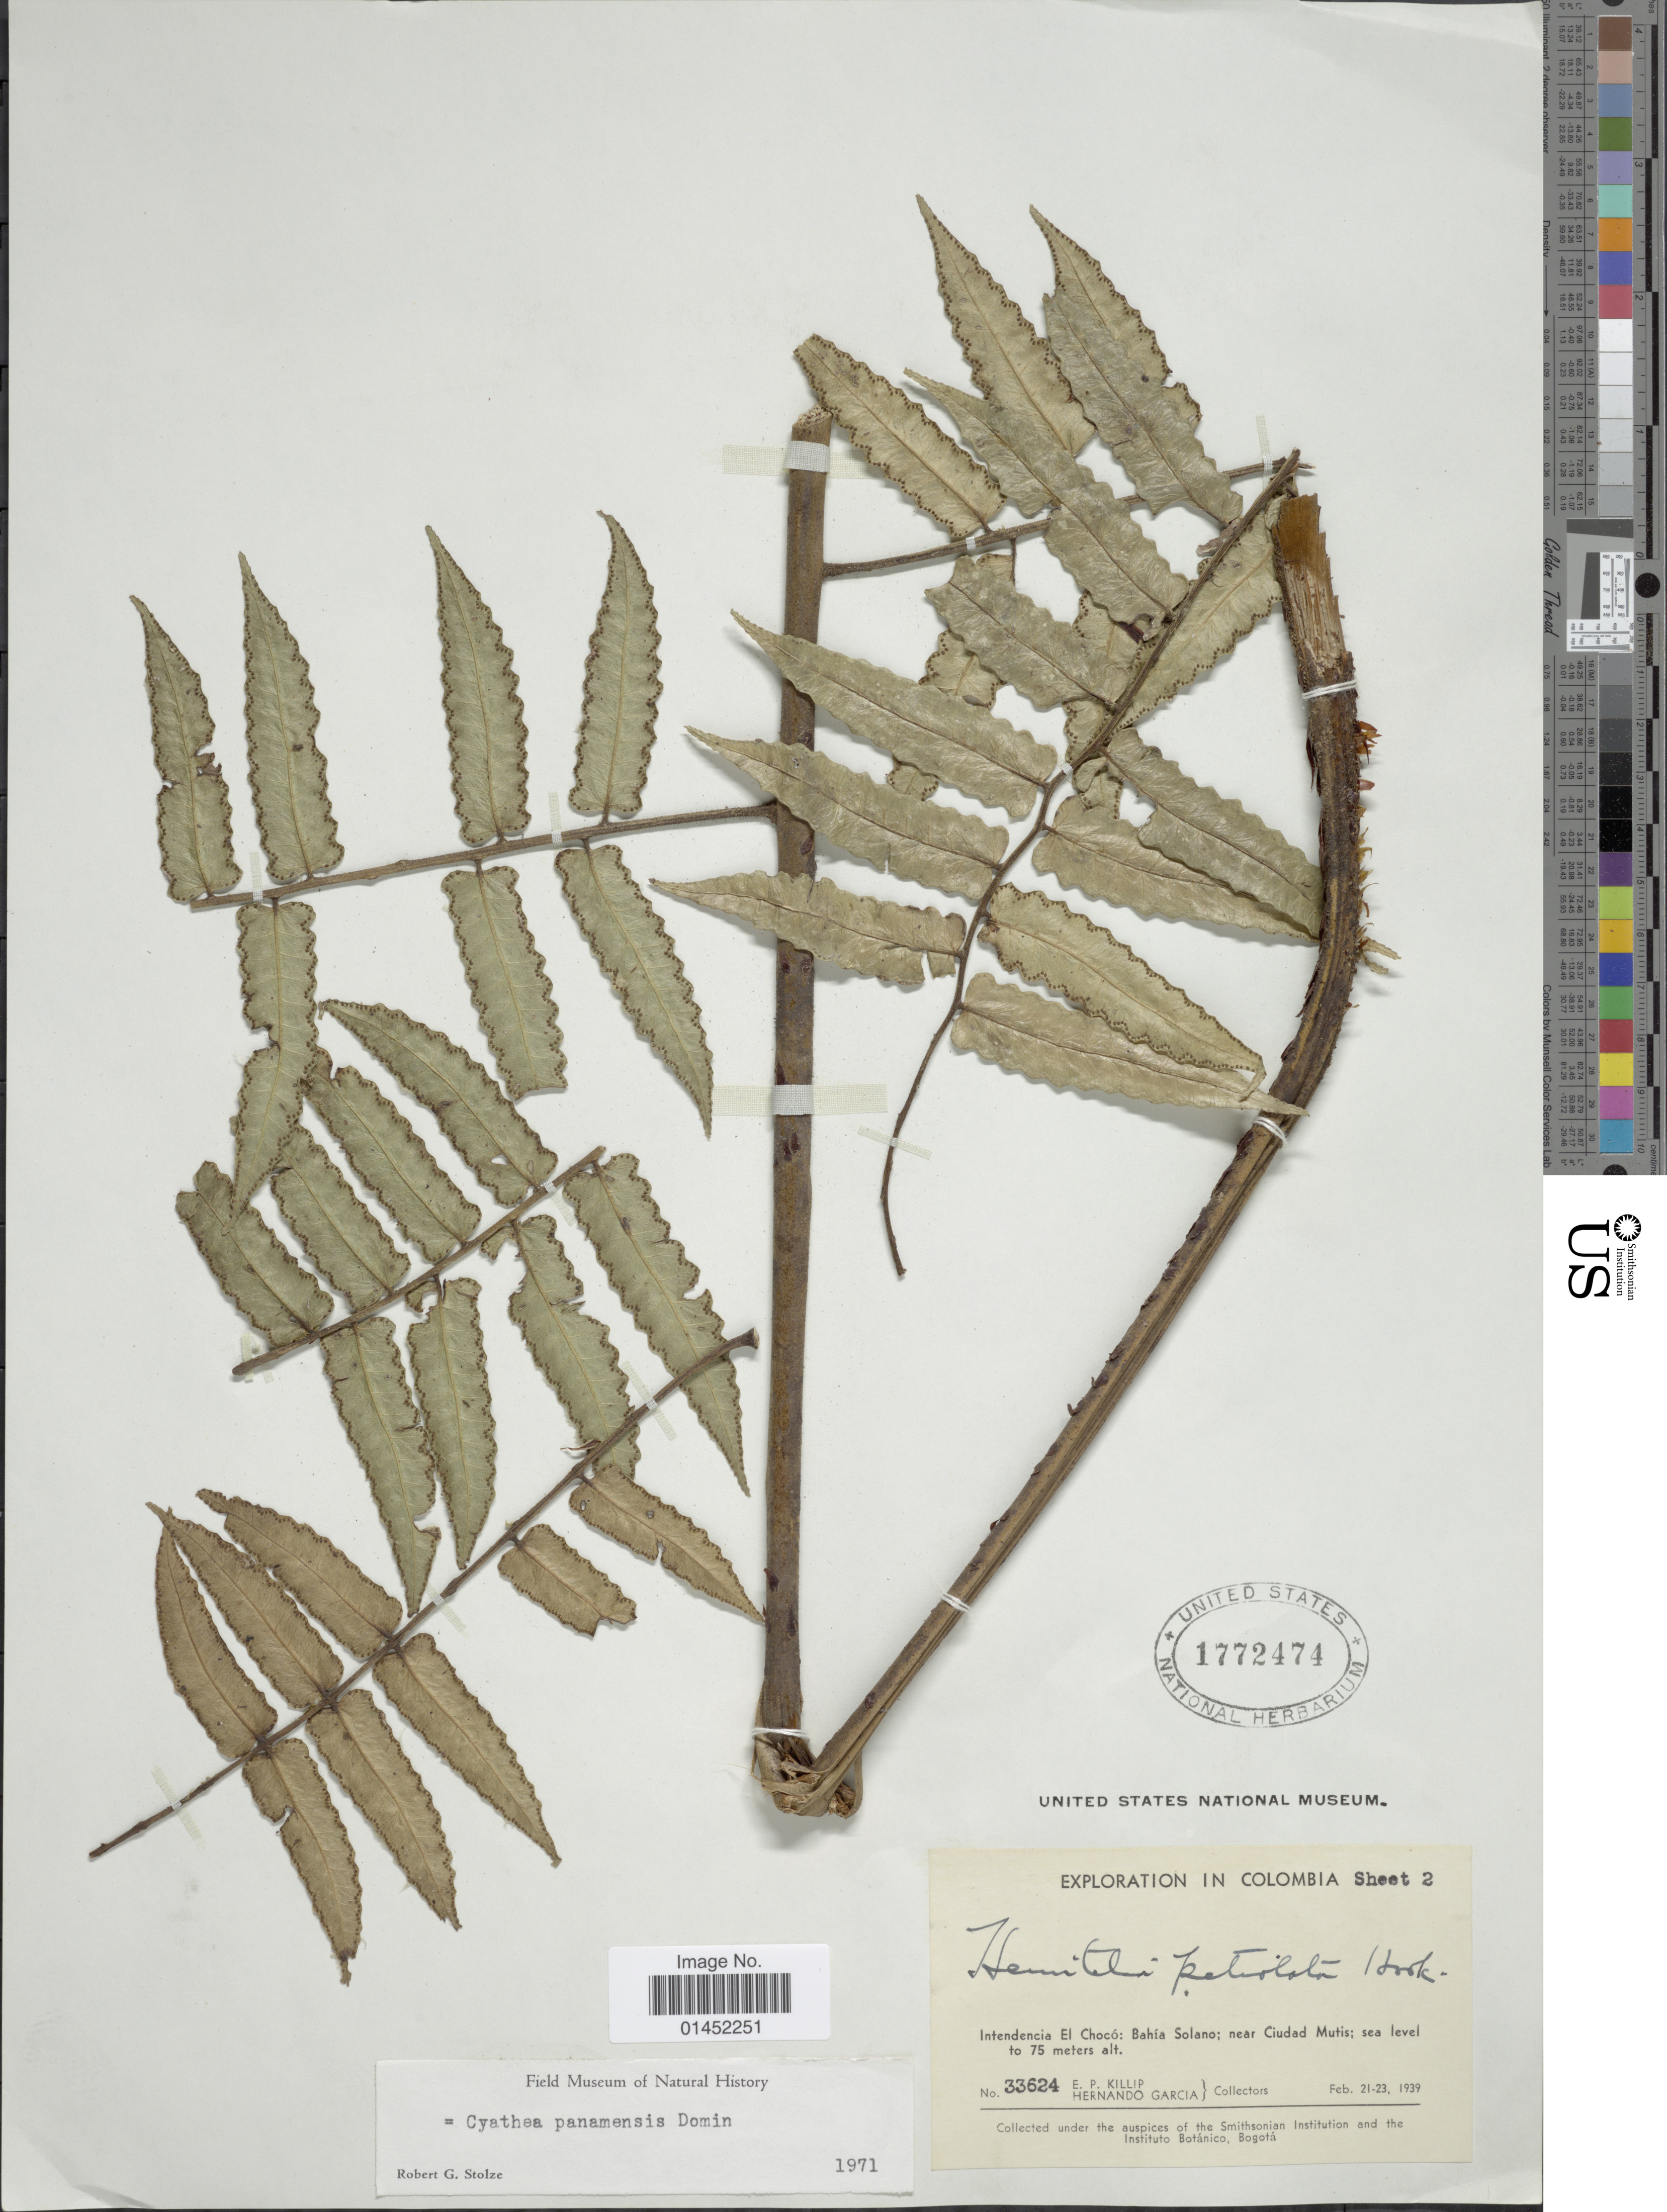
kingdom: Plantae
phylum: Tracheophyta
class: Polypodiopsida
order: Cyatheales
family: Cyatheaceae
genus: Cyathea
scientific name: Cyathea petiolata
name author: (Hook.) R.M. Tryon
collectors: E. P. Killip & H. Garcia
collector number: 33624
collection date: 1939-02-21/1939-02-23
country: Colombia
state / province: Chocó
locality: Intendencia El Chocó: Bahía Solano; near Ciudad Mutis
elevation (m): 75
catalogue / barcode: US 1772474